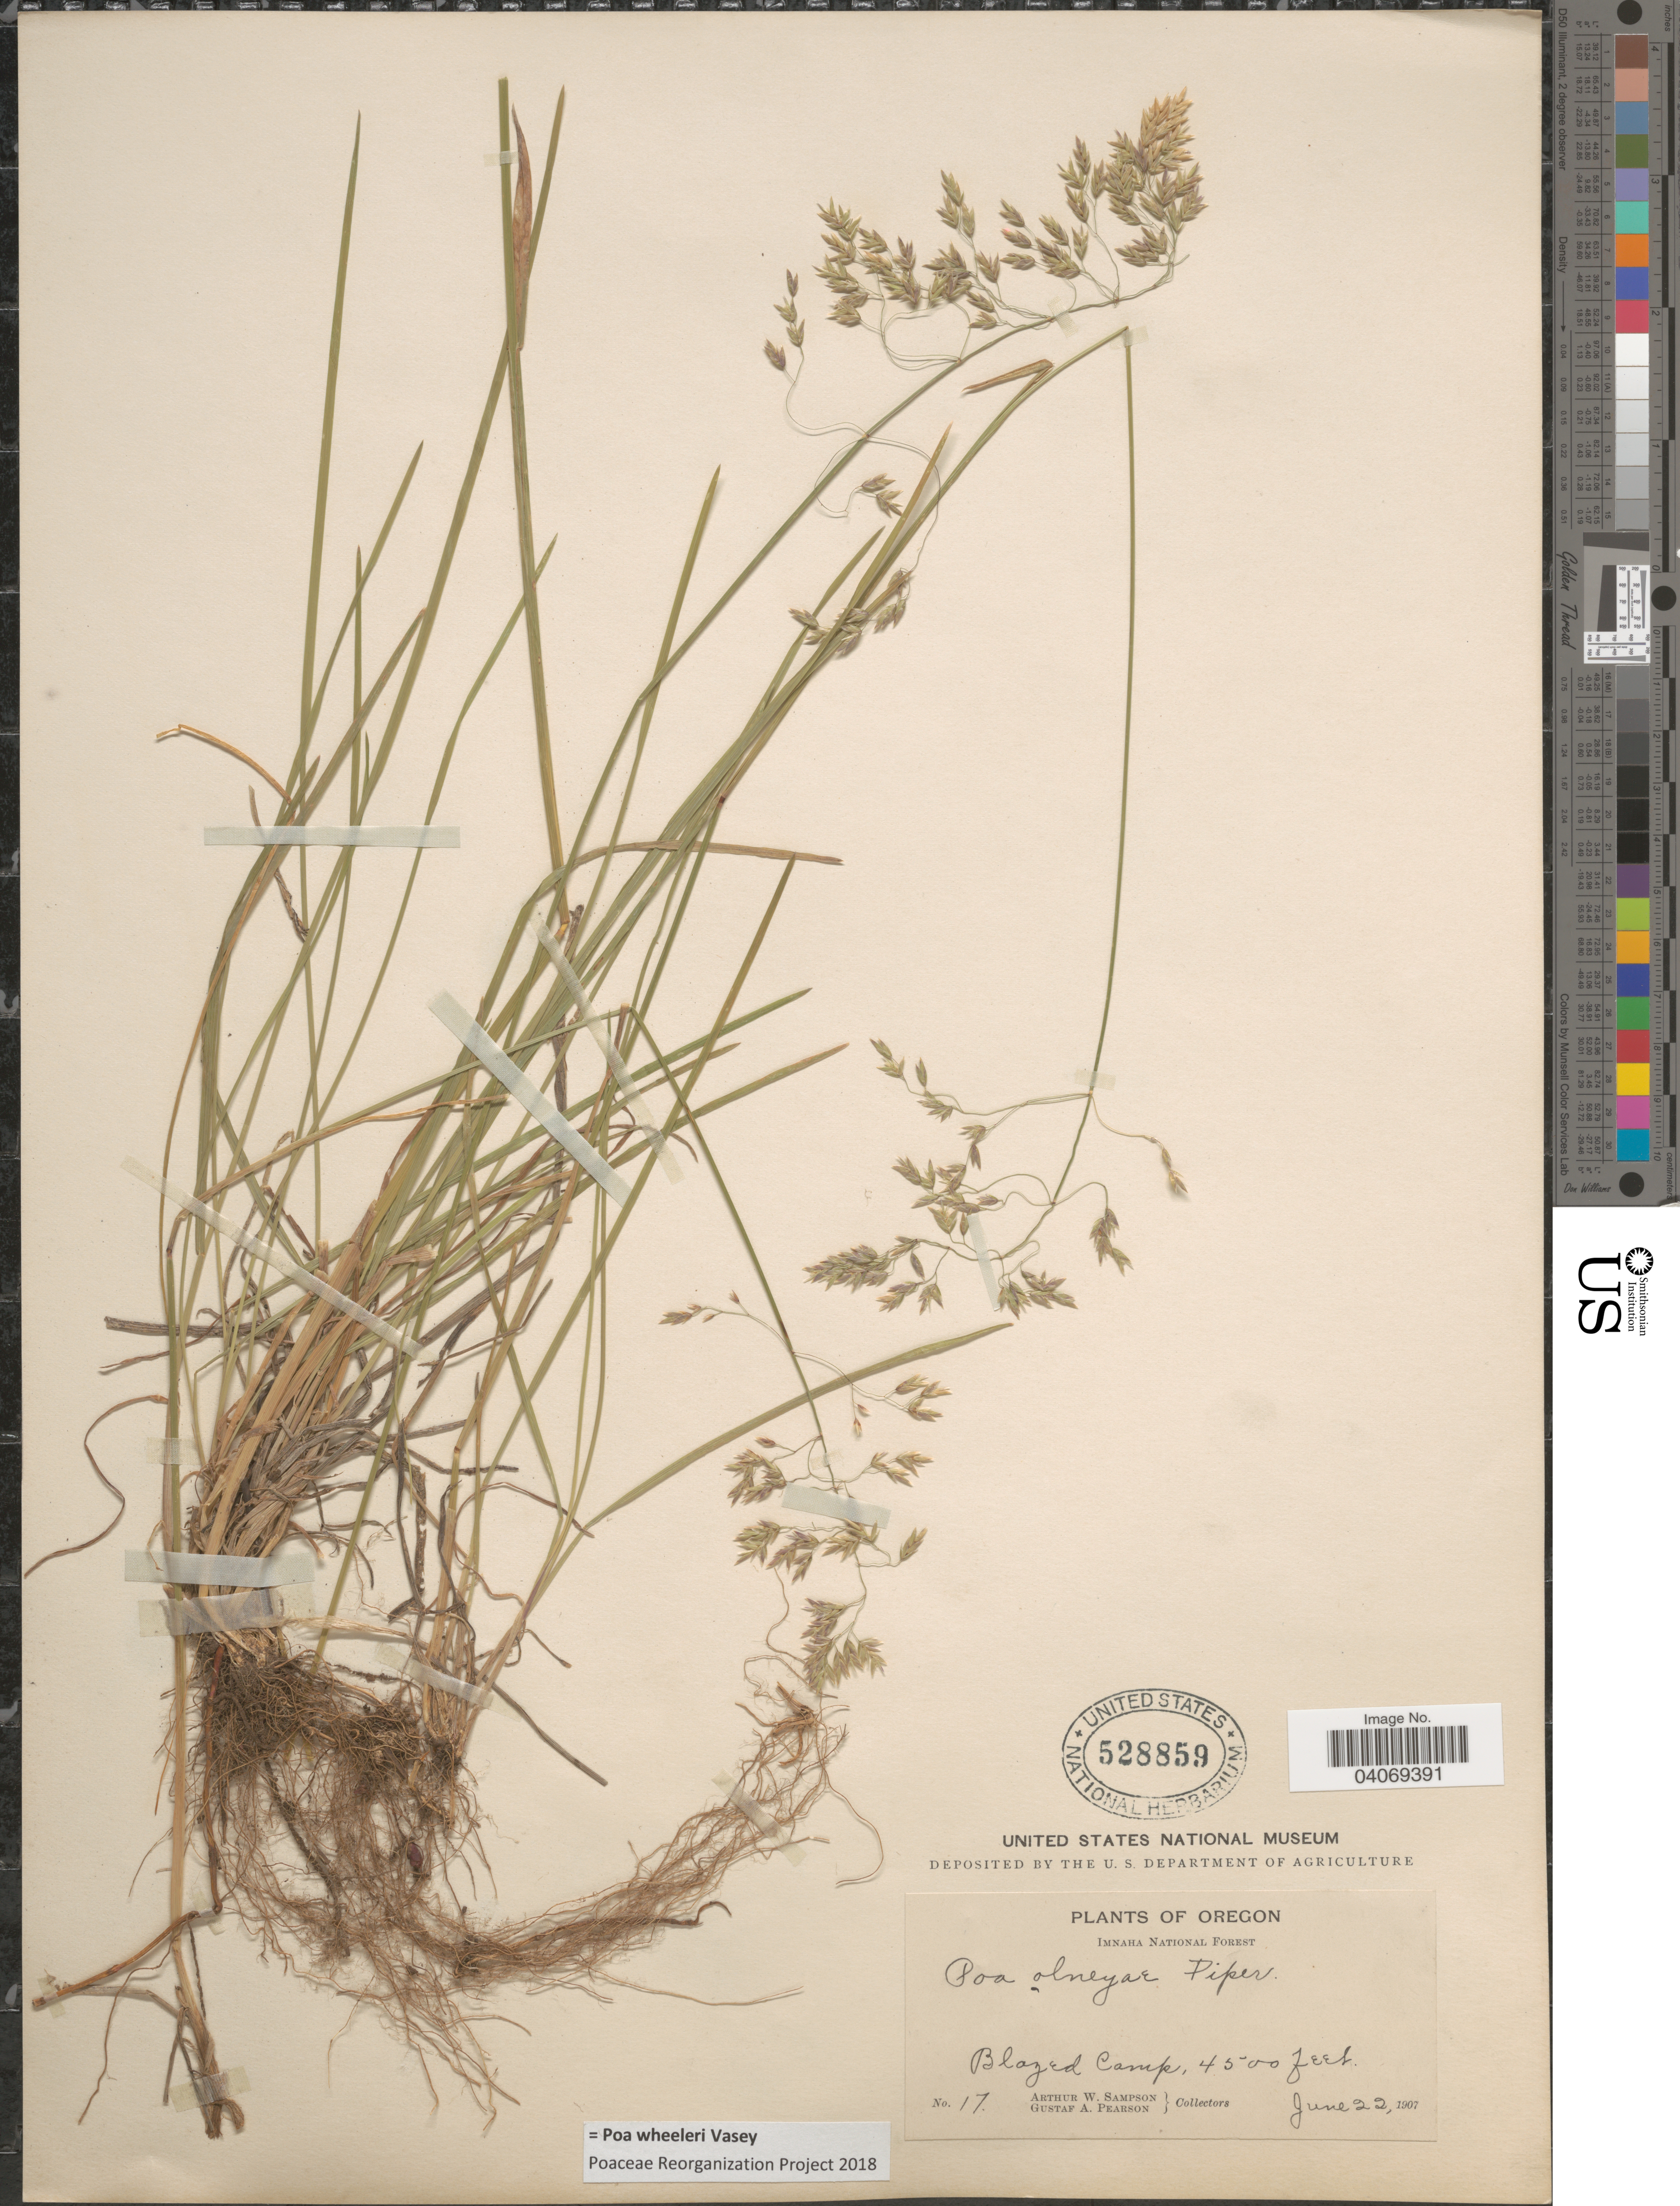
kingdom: Plantae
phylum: Tracheophyta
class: Liliopsida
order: Poales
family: Poaceae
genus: Poa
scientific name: Poa wheeleri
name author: Vasey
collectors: A. Sampson & G. Pearson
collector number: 17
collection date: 1907-06-22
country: United States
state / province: Oregon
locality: Imnaha National Forest. Blazed Camp.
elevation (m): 1372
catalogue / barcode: US 528859